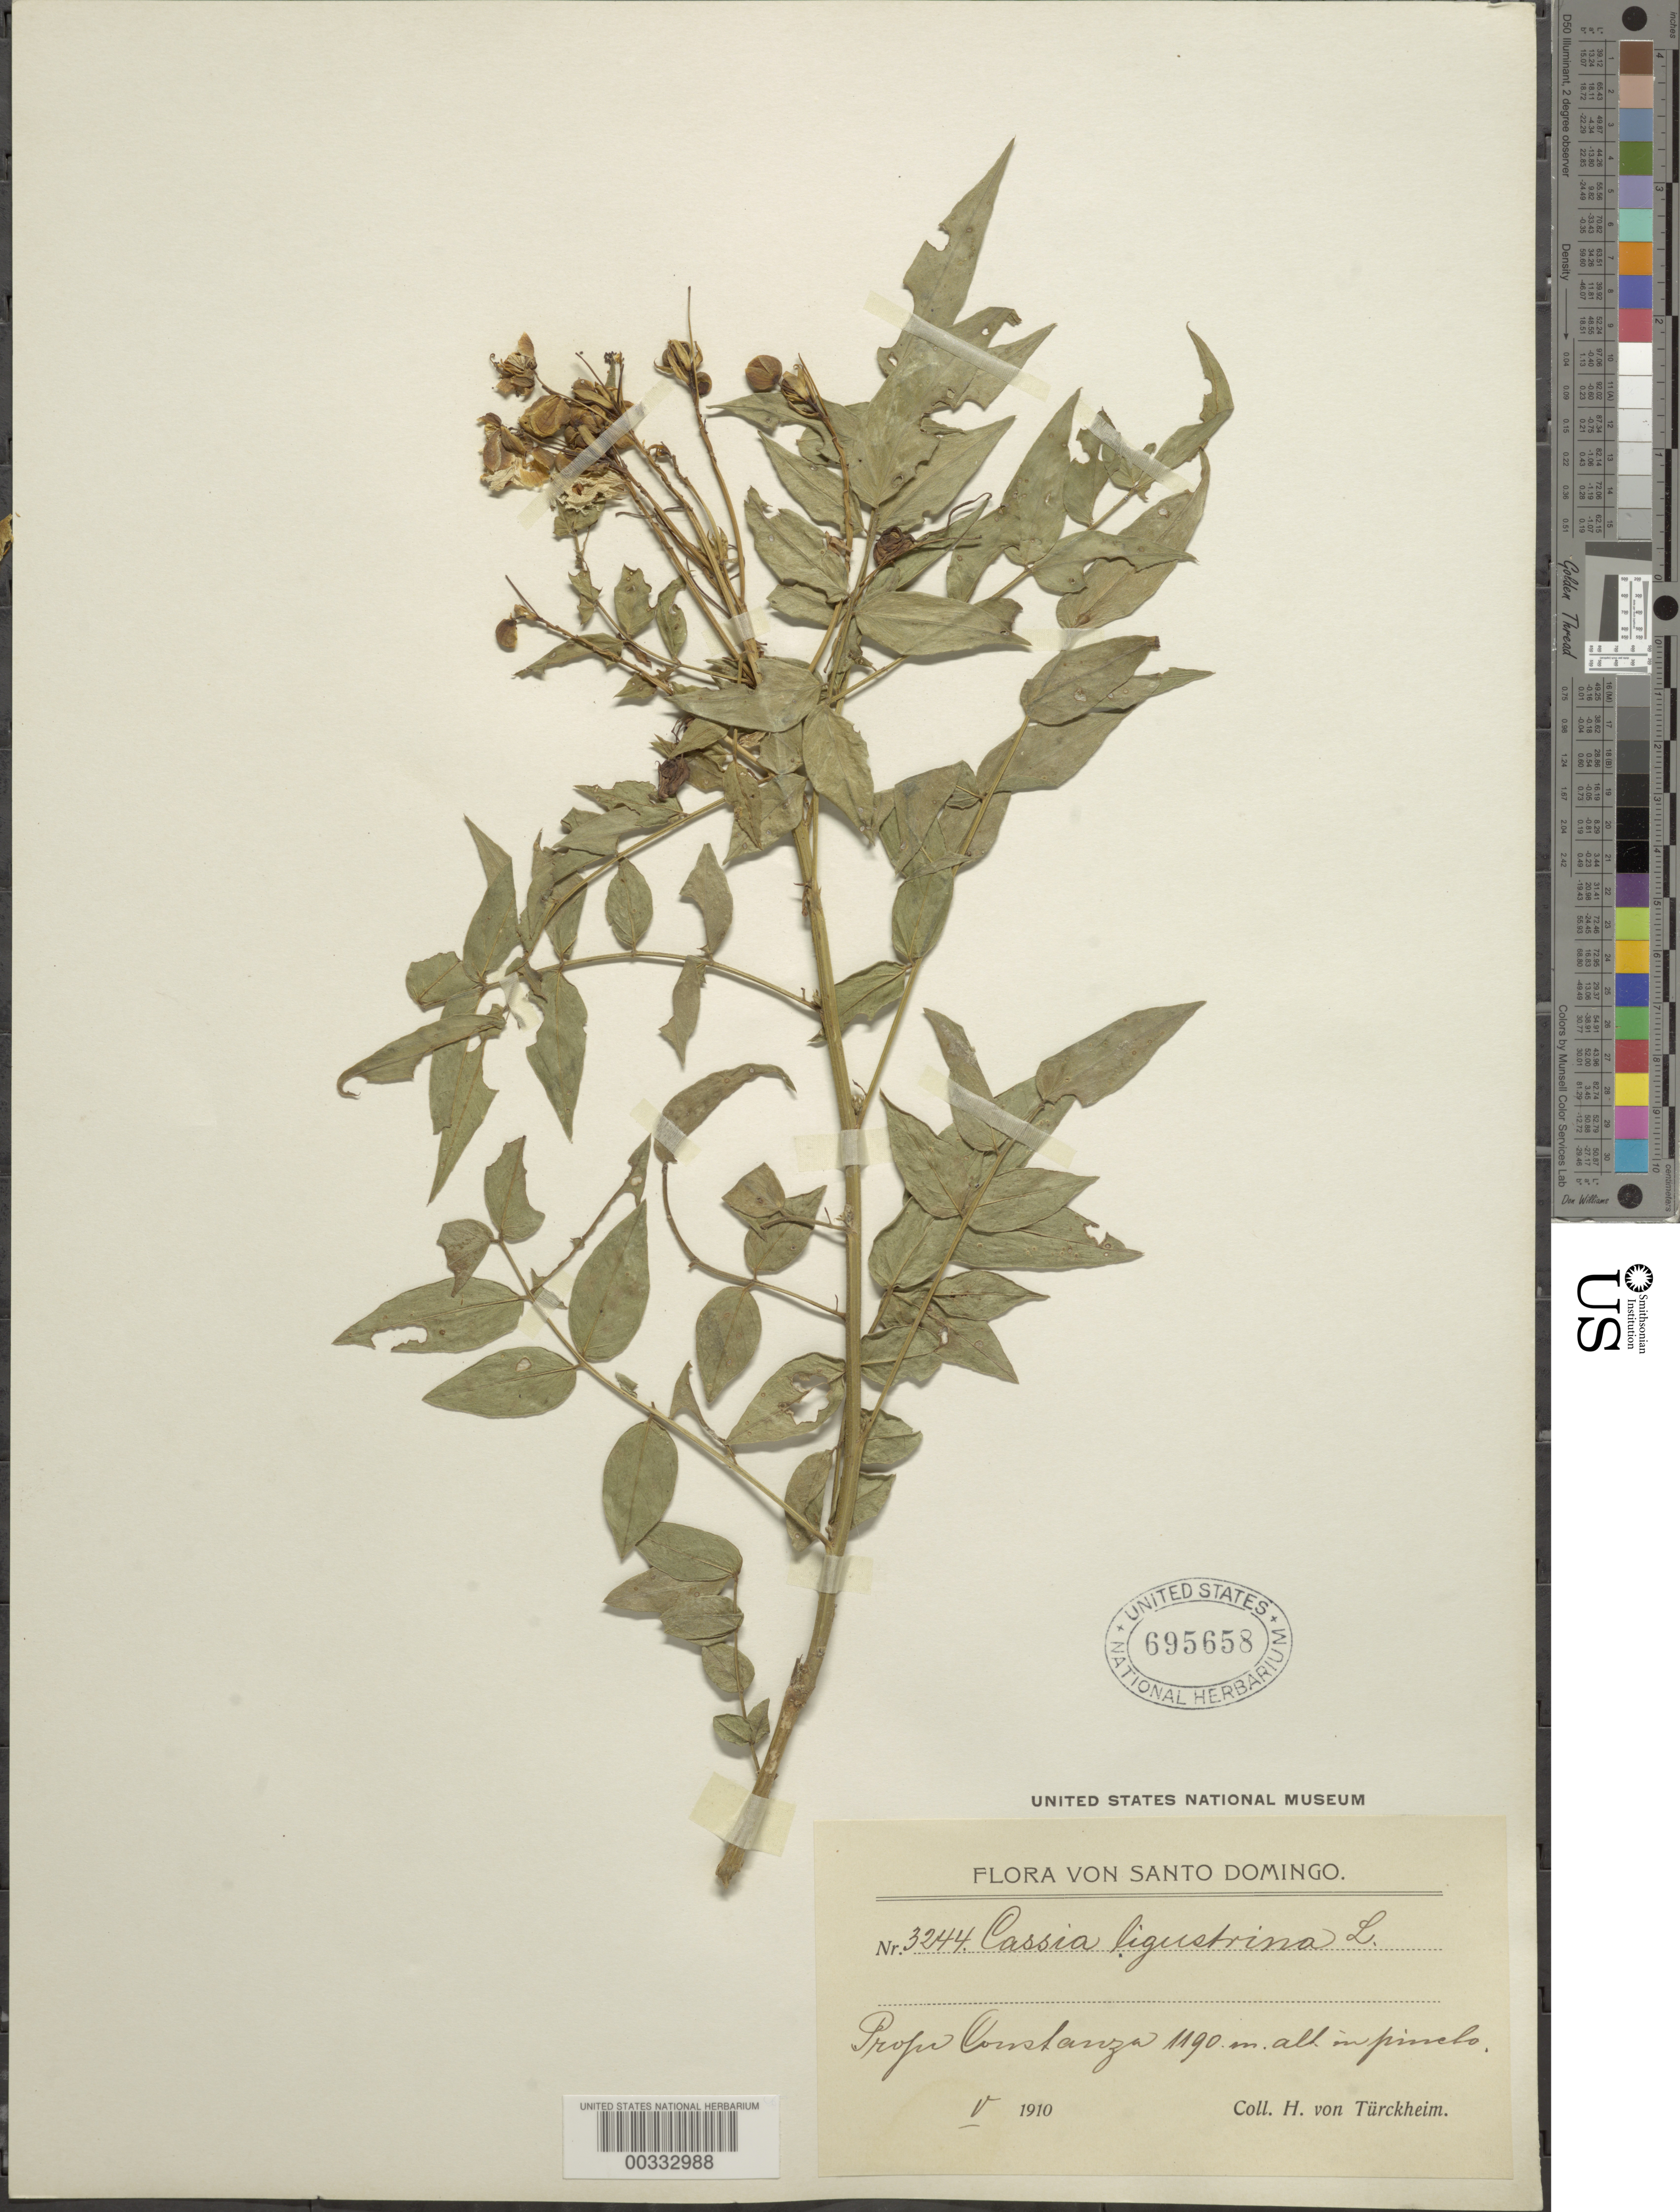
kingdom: Plantae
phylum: Tracheophyta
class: Magnoliopsida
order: Fabales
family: Fabaceae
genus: Senna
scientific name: Senna ligustrina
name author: (L.) H.S. Irwin & Barneby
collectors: H. von Türckheim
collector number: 3244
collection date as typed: May 1910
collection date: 1910-05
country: Dominican Republic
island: Hispaniola Island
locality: Near constanza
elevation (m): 1190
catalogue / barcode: US 695658